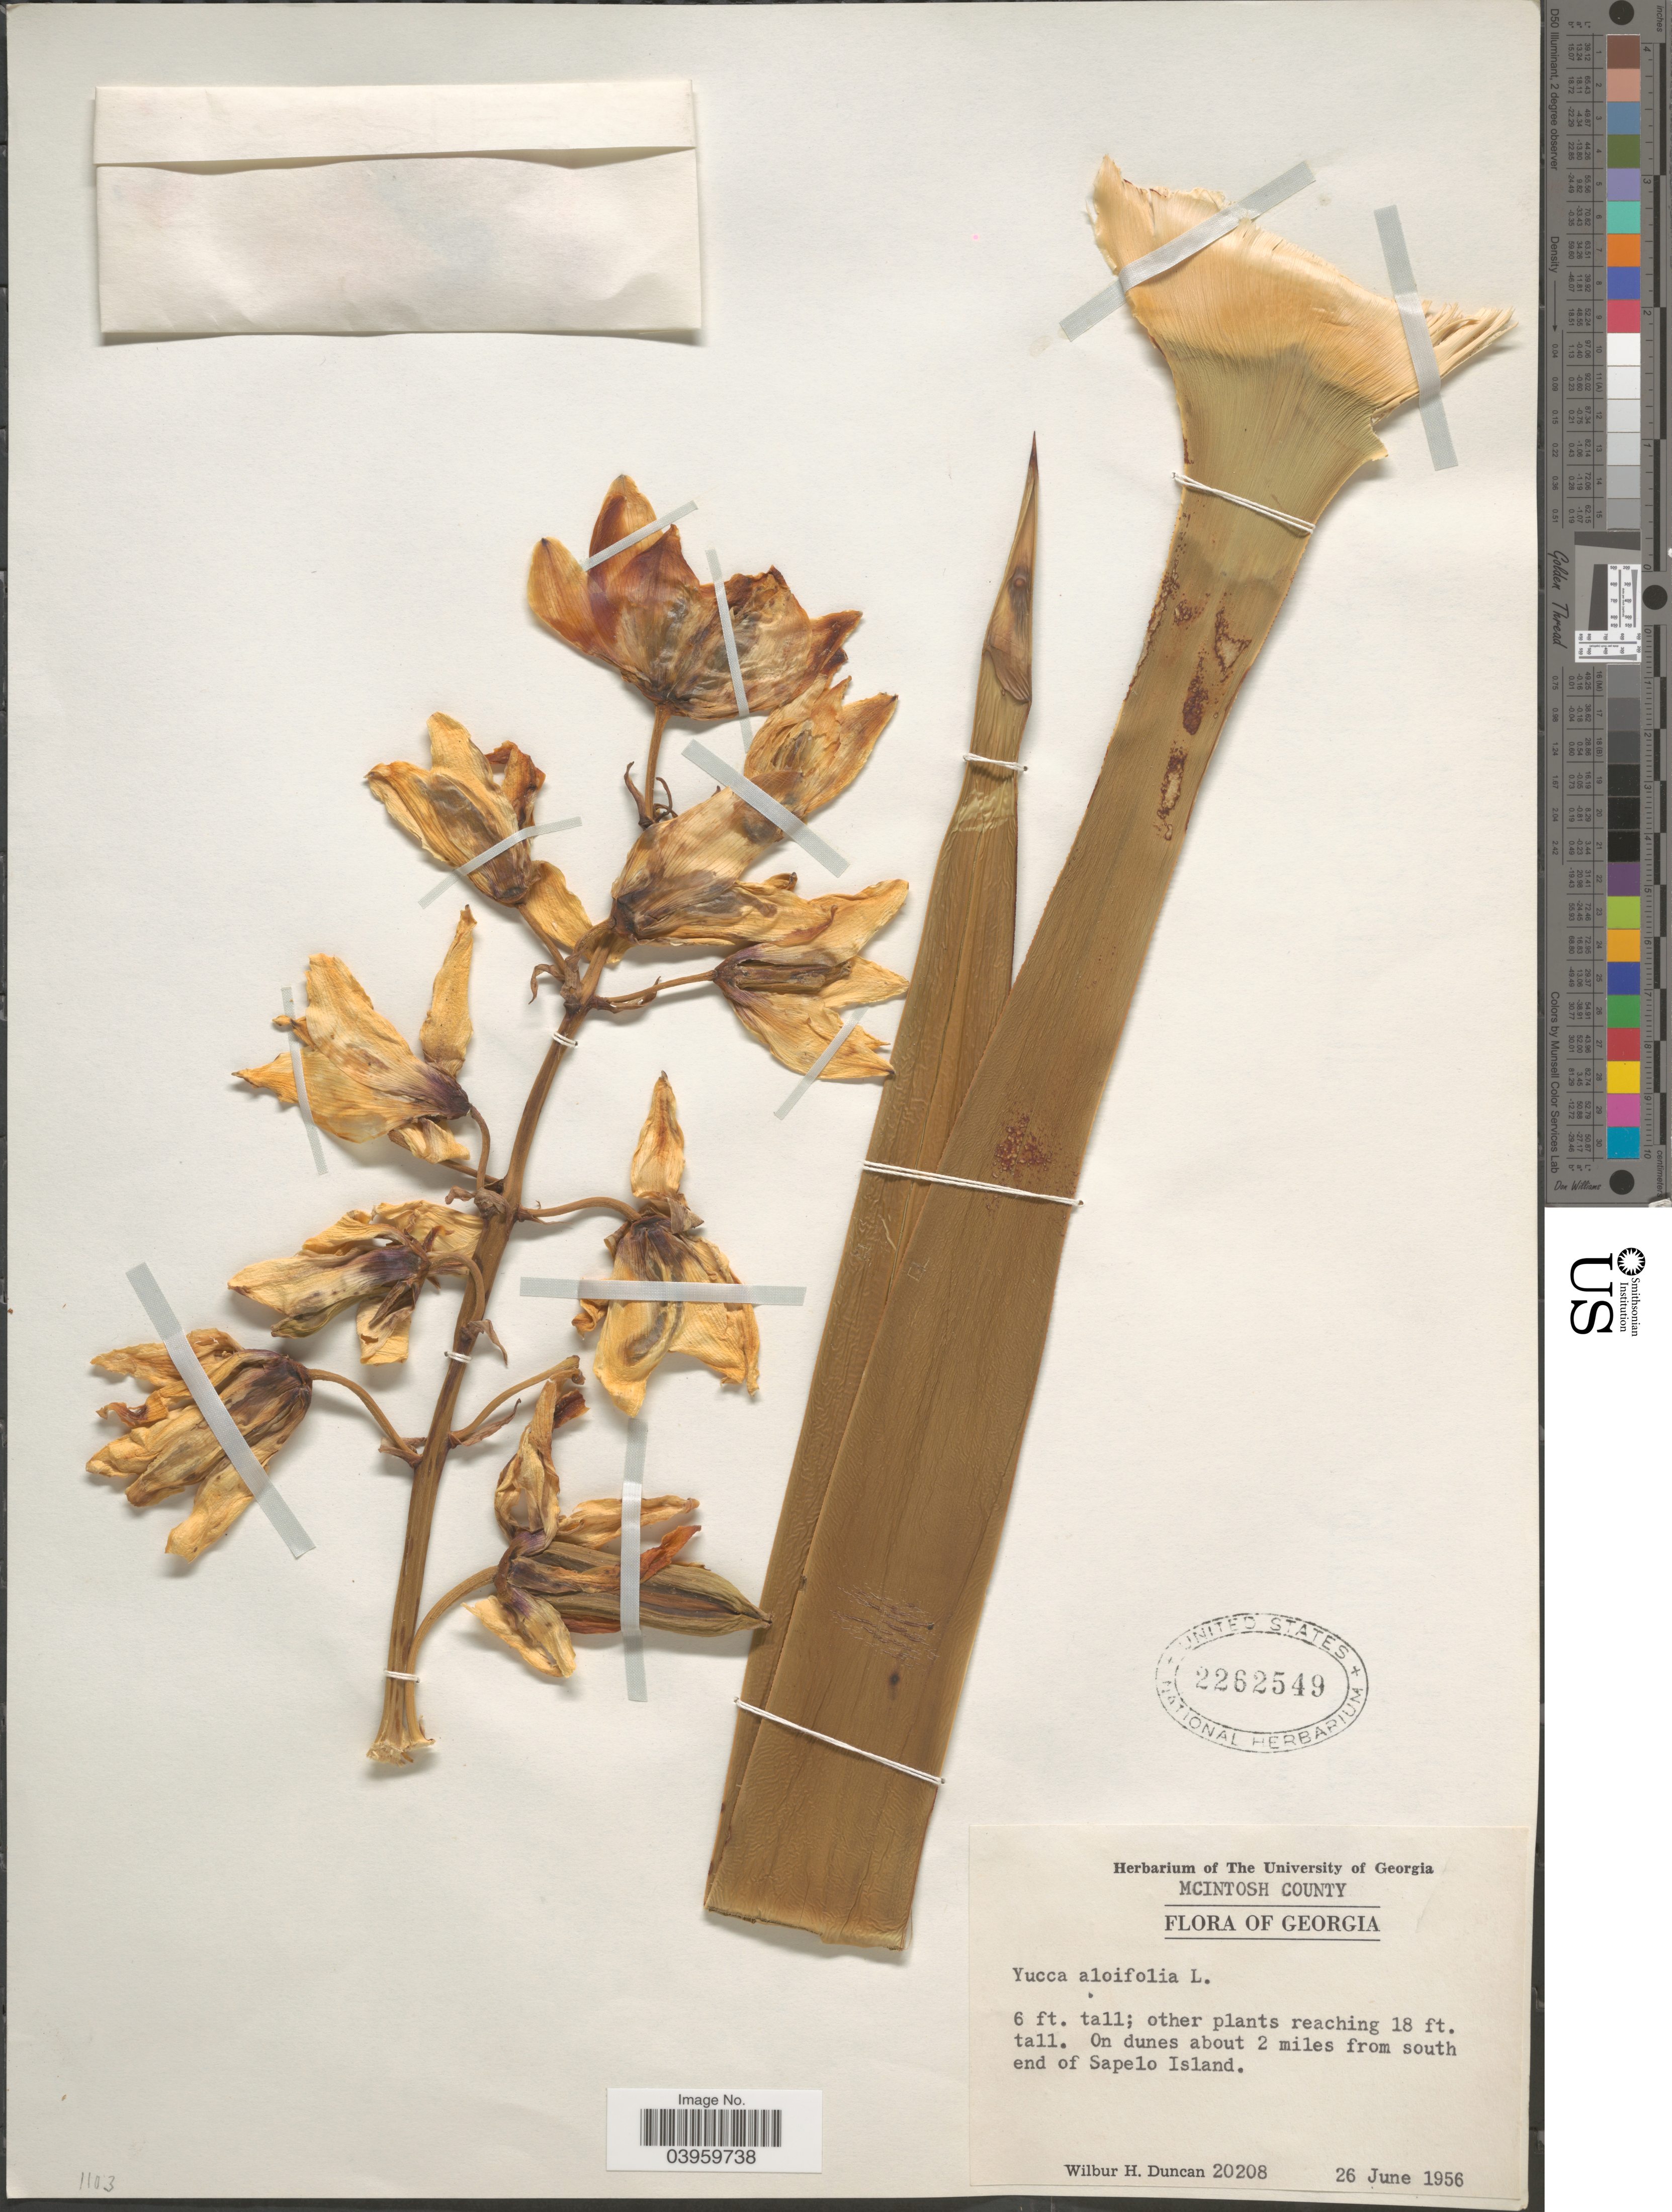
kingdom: Plantae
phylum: Tracheophyta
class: Liliopsida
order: Asparagales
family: Asparagaceae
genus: Yucca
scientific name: Yucca aloifolia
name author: L.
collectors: W. H. Duncan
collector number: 20208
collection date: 1956-06-26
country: United States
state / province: Georgia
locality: Mcintosh County. On dunes about 2 miles from south end of Sapelo Island.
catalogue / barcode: US 2262549